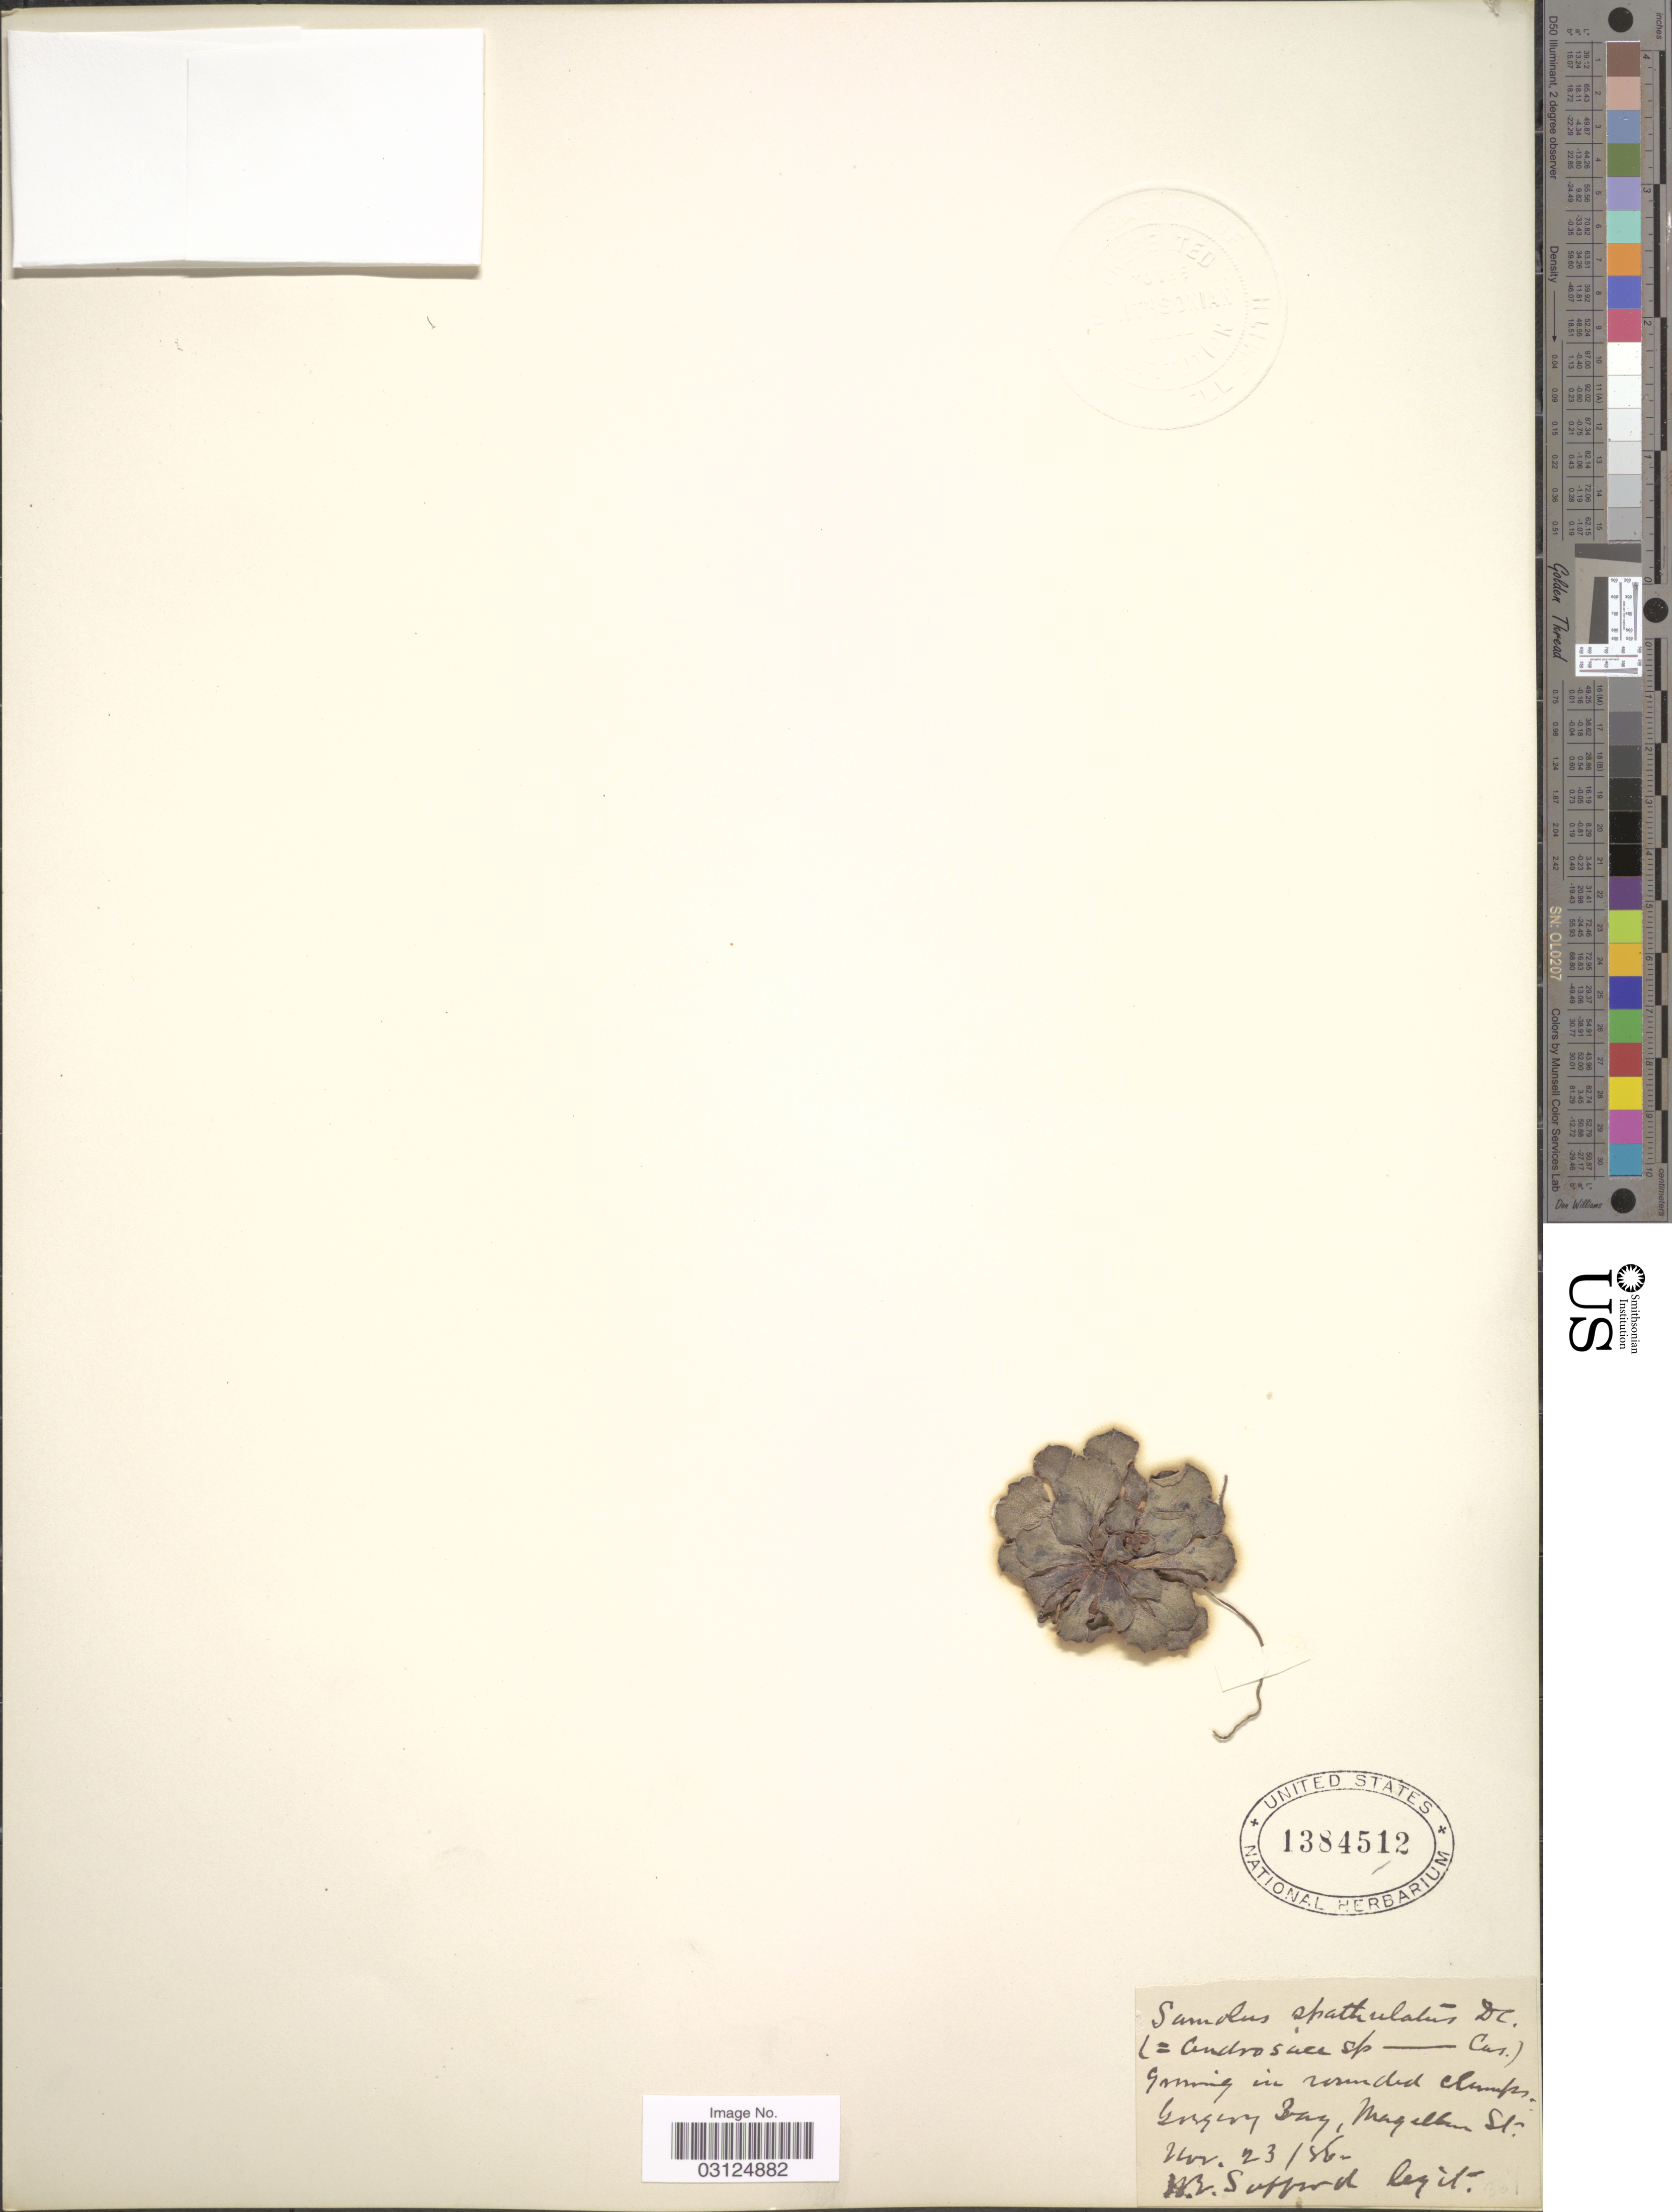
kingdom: Plantae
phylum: Tracheophyta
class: Magnoliopsida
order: Ericales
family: Primulaceae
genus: Samolus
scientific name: Samolus spathulatus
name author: (Cav.) Duby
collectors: W. E. Safford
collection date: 1886-11-23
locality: Gregory [interpreted] Bay, Magellan St.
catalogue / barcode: US 1384512